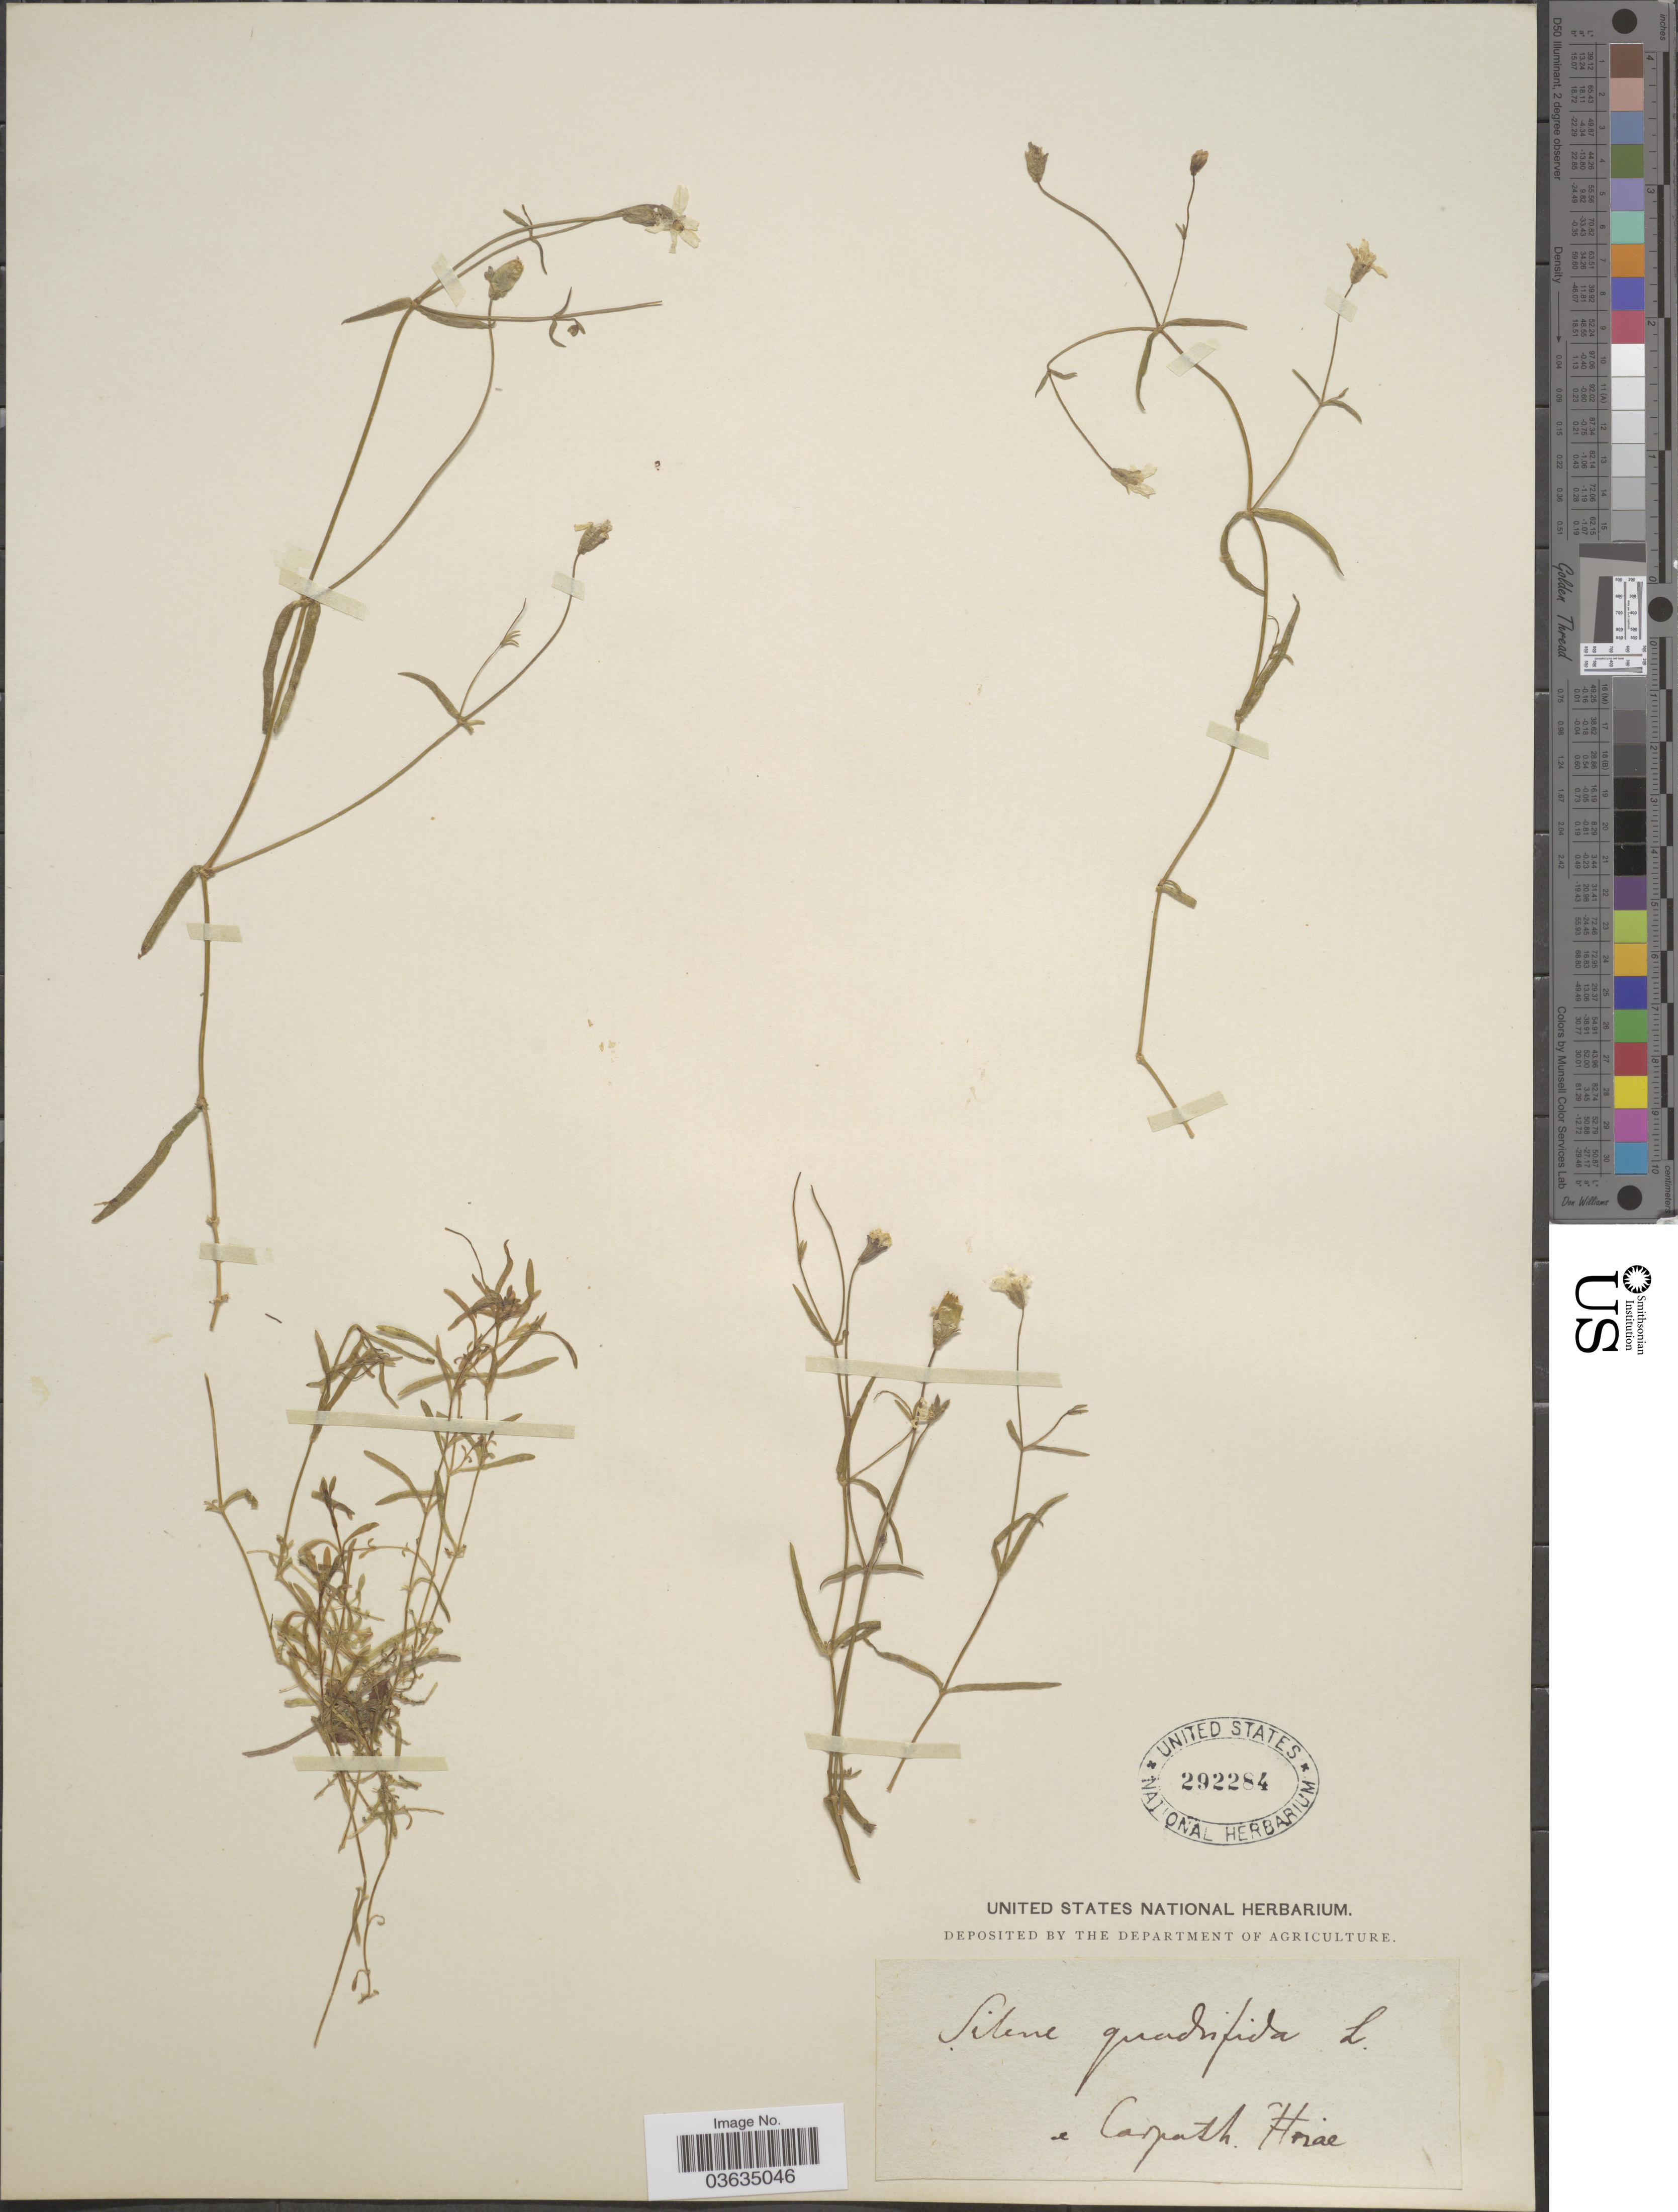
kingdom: Plantae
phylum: Tracheophyta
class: Magnoliopsida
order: Caryophyllales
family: Caryophyllaceae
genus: Heliosperma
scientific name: Heliosperma quadrifidum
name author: Rchb.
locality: E Carpath Hiræ.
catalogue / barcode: US 292284